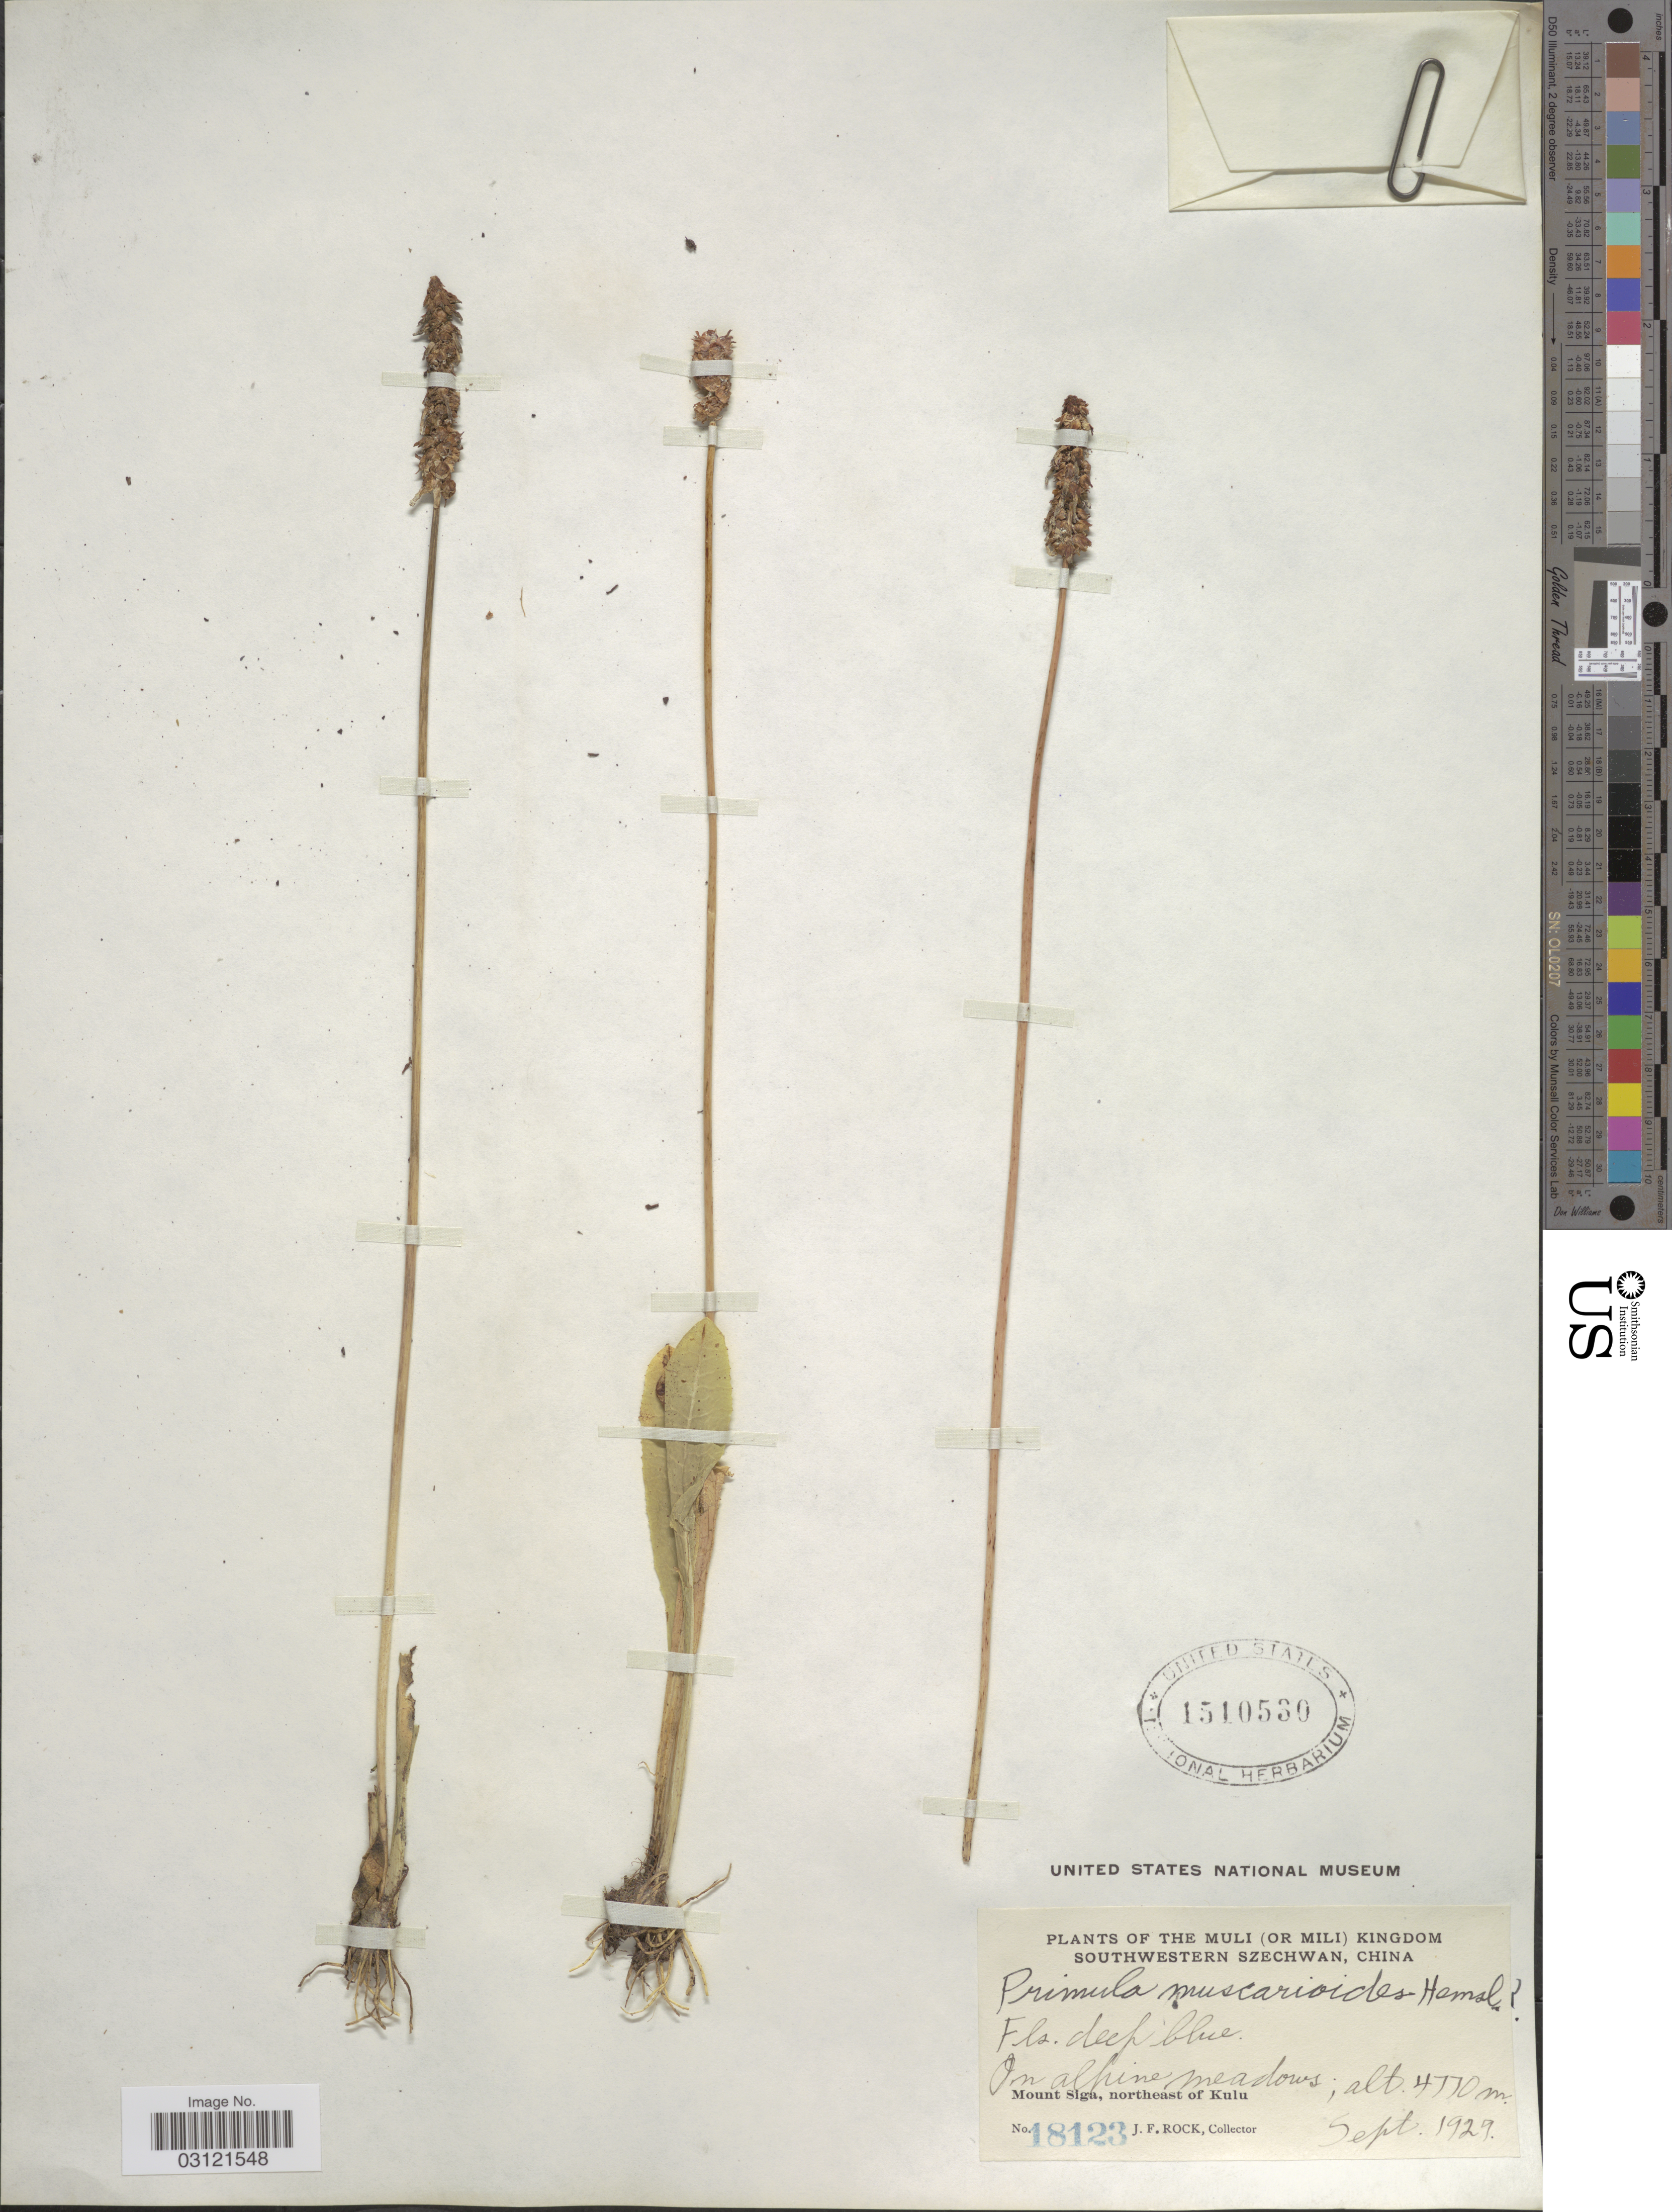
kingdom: Plantae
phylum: Tracheophyta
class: Magnoliopsida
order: Ericales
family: Primulaceae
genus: Primula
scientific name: Primula muscarioides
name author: Hemsl.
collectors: J. Rock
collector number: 18123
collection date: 1929-09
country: China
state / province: Sichuan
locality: The Muli (or Mili) Kingdom, Southwestern Szechwan. On alpine meadows. Mount Siga, northeast of Kulu.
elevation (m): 4770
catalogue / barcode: US 1510530